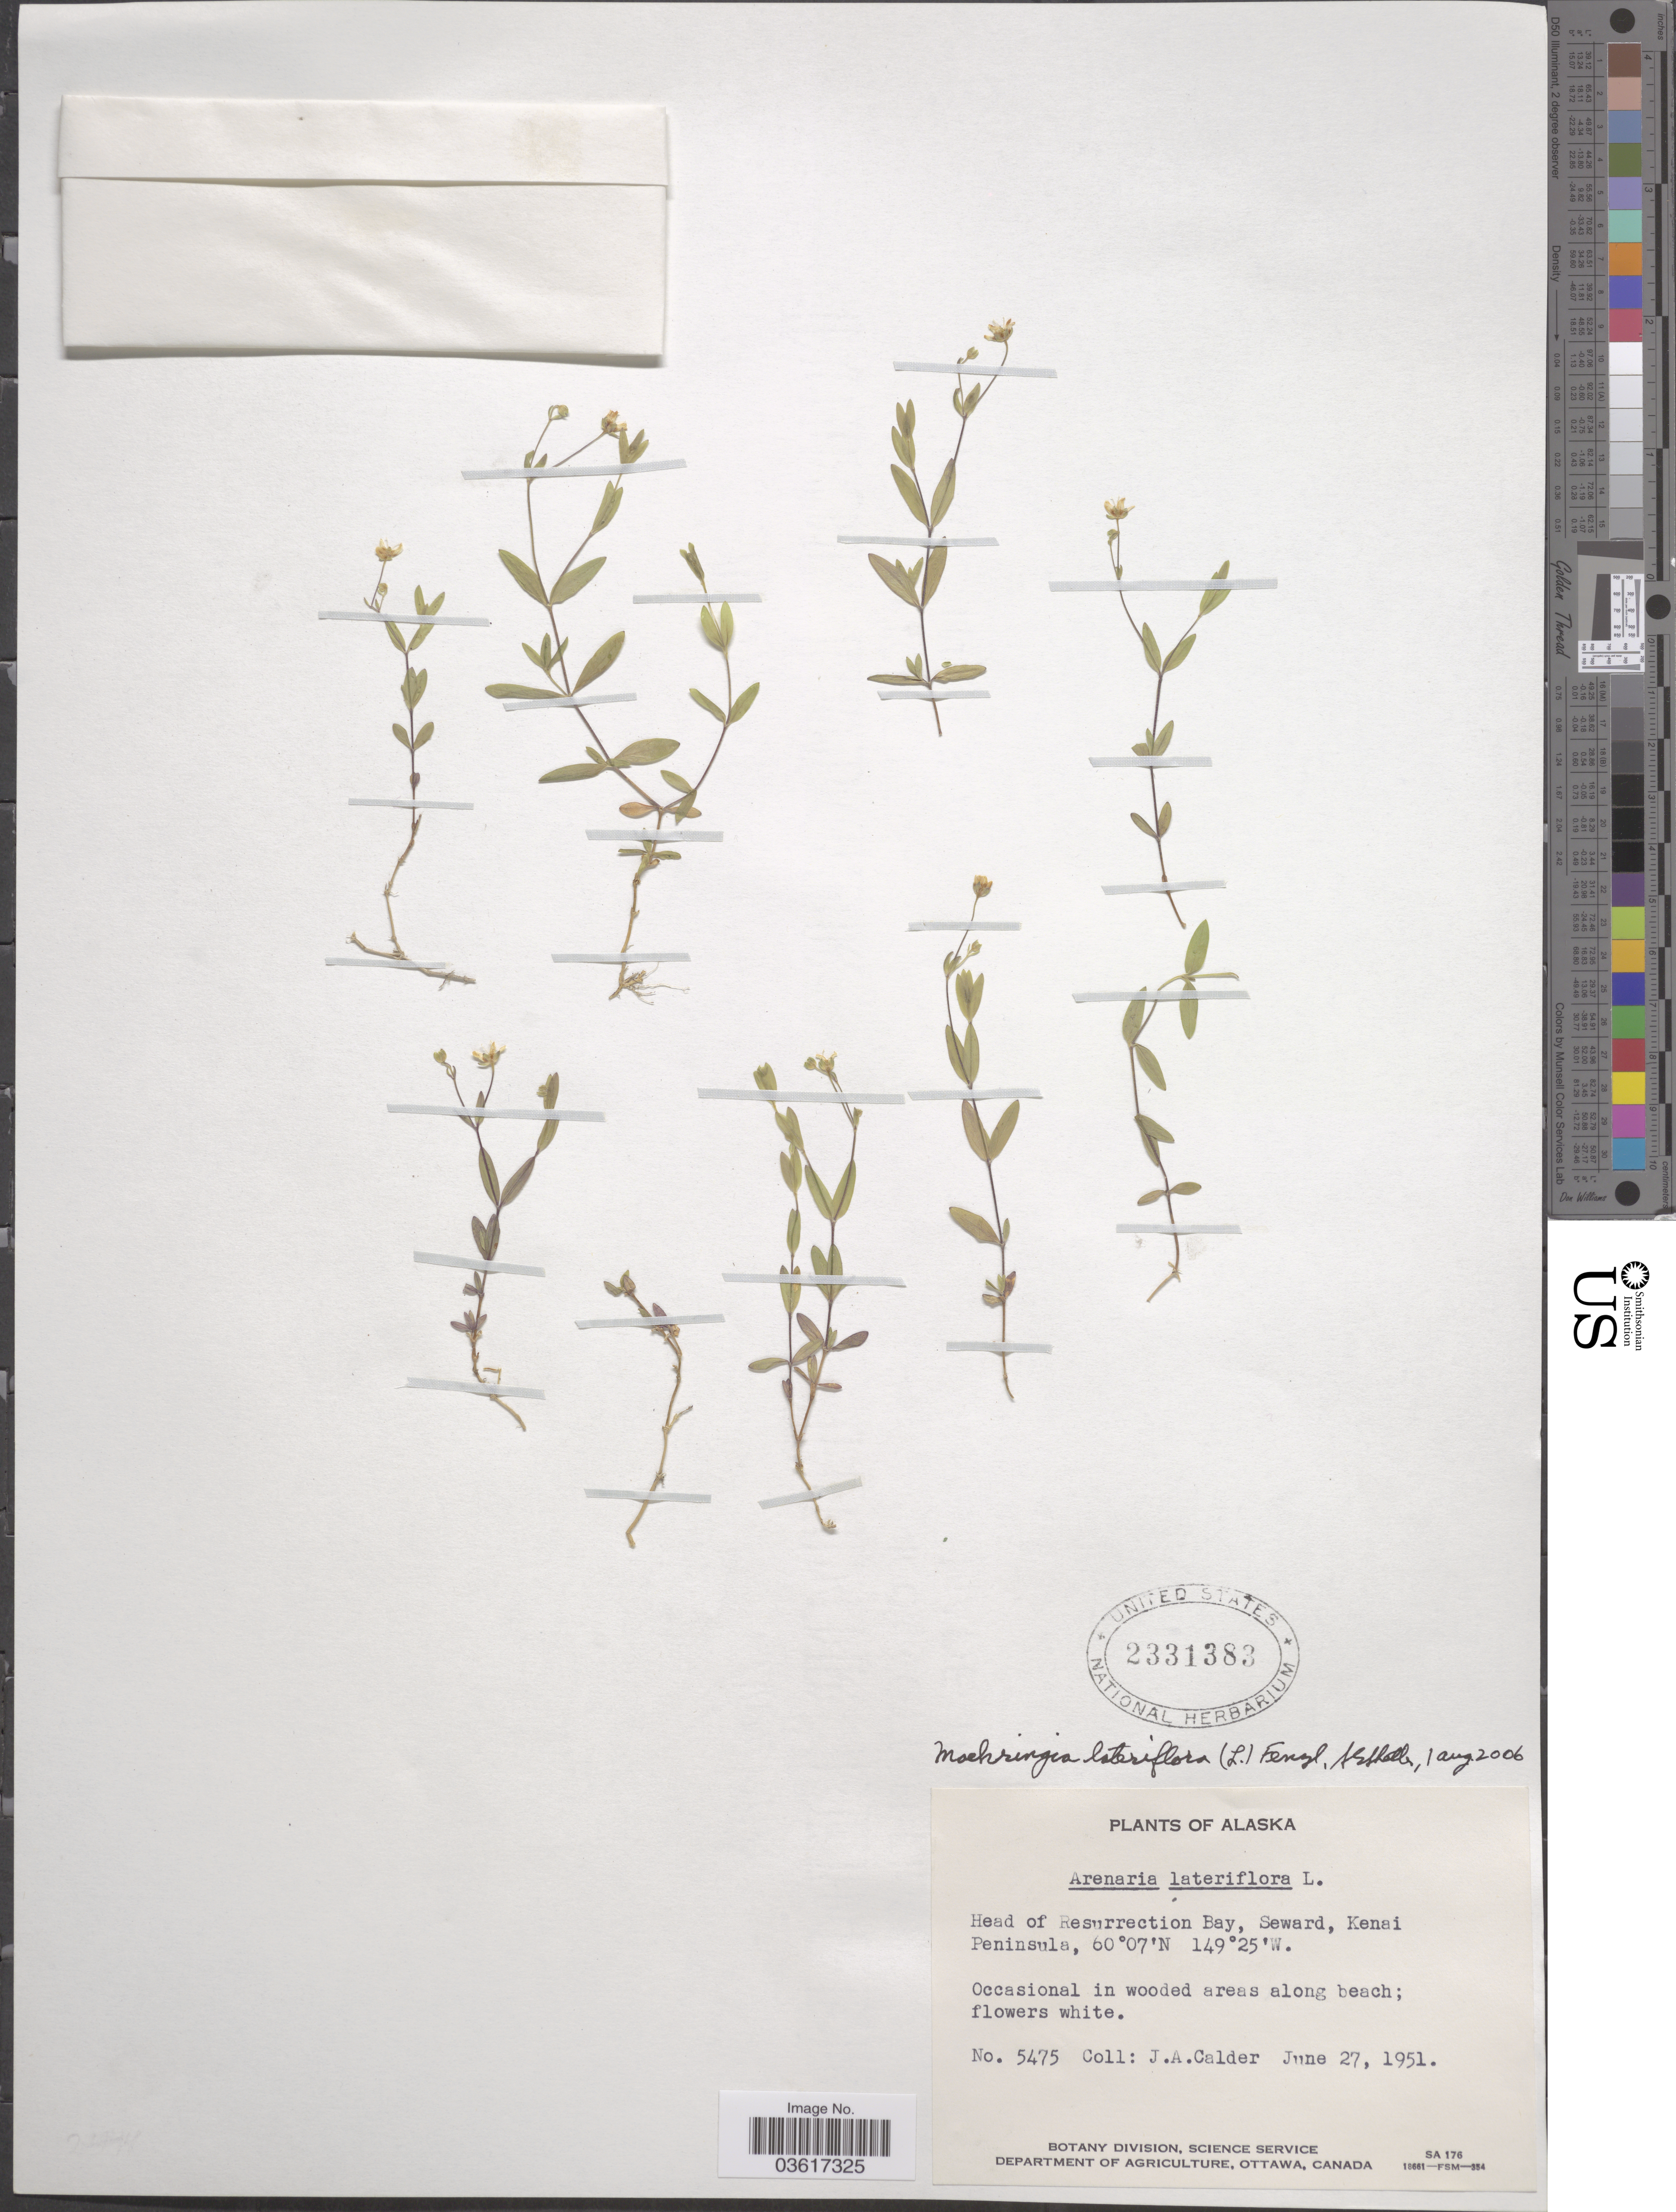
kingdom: Plantae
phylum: Tracheophyta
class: Magnoliopsida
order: Caryophyllales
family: Caryophyllaceae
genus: Moehringia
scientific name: Moehringia lateriflora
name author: (L.) Fenzl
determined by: Shetler, Stanwyn G., (US), NMNH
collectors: J. A. Calder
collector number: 5475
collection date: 1951-06-27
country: United States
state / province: Alaska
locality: Head of Resurrection Bay, Seward, Kenai Peninsula.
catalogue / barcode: US 2331383